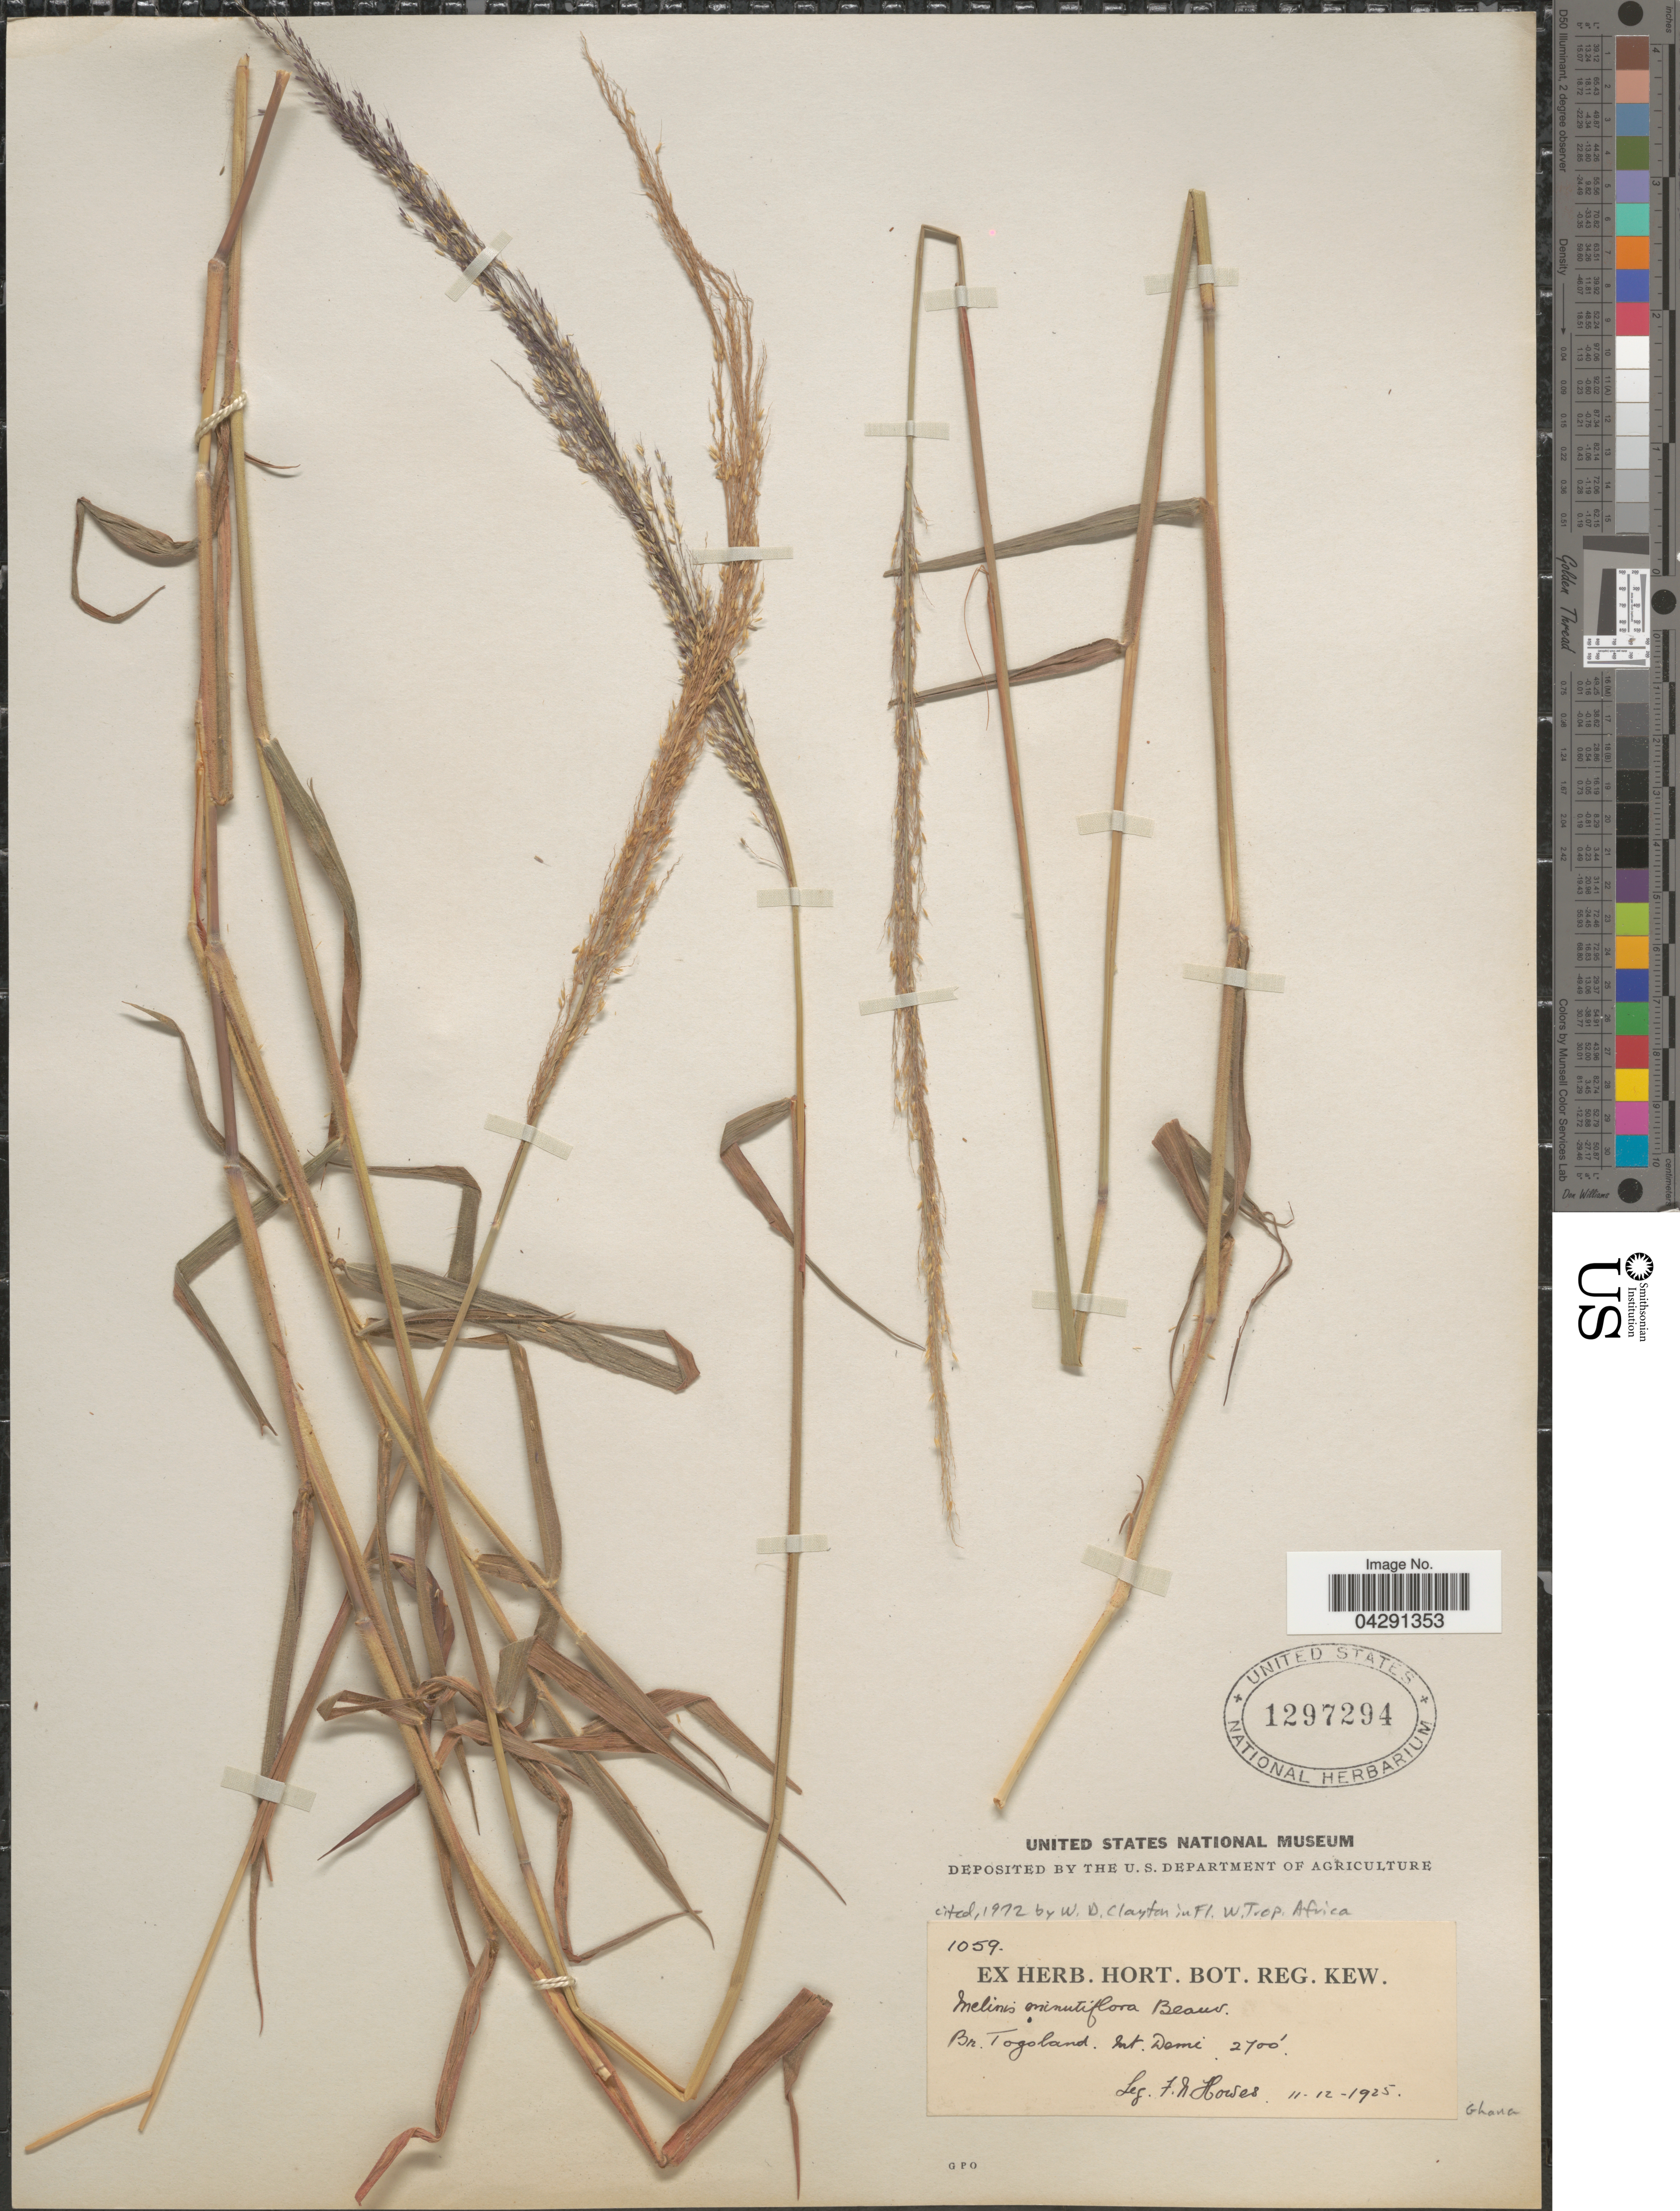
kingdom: Plantae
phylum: Tracheophyta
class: Liliopsida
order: Poales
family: Poaceae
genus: Melinis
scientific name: Melinis minutiflora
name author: P. Beauv.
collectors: F. Howes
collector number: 1059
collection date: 1925-12-11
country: Ghana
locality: Br. Togoland. Mt. Demi [interpreted].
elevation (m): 823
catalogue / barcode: US 1297294